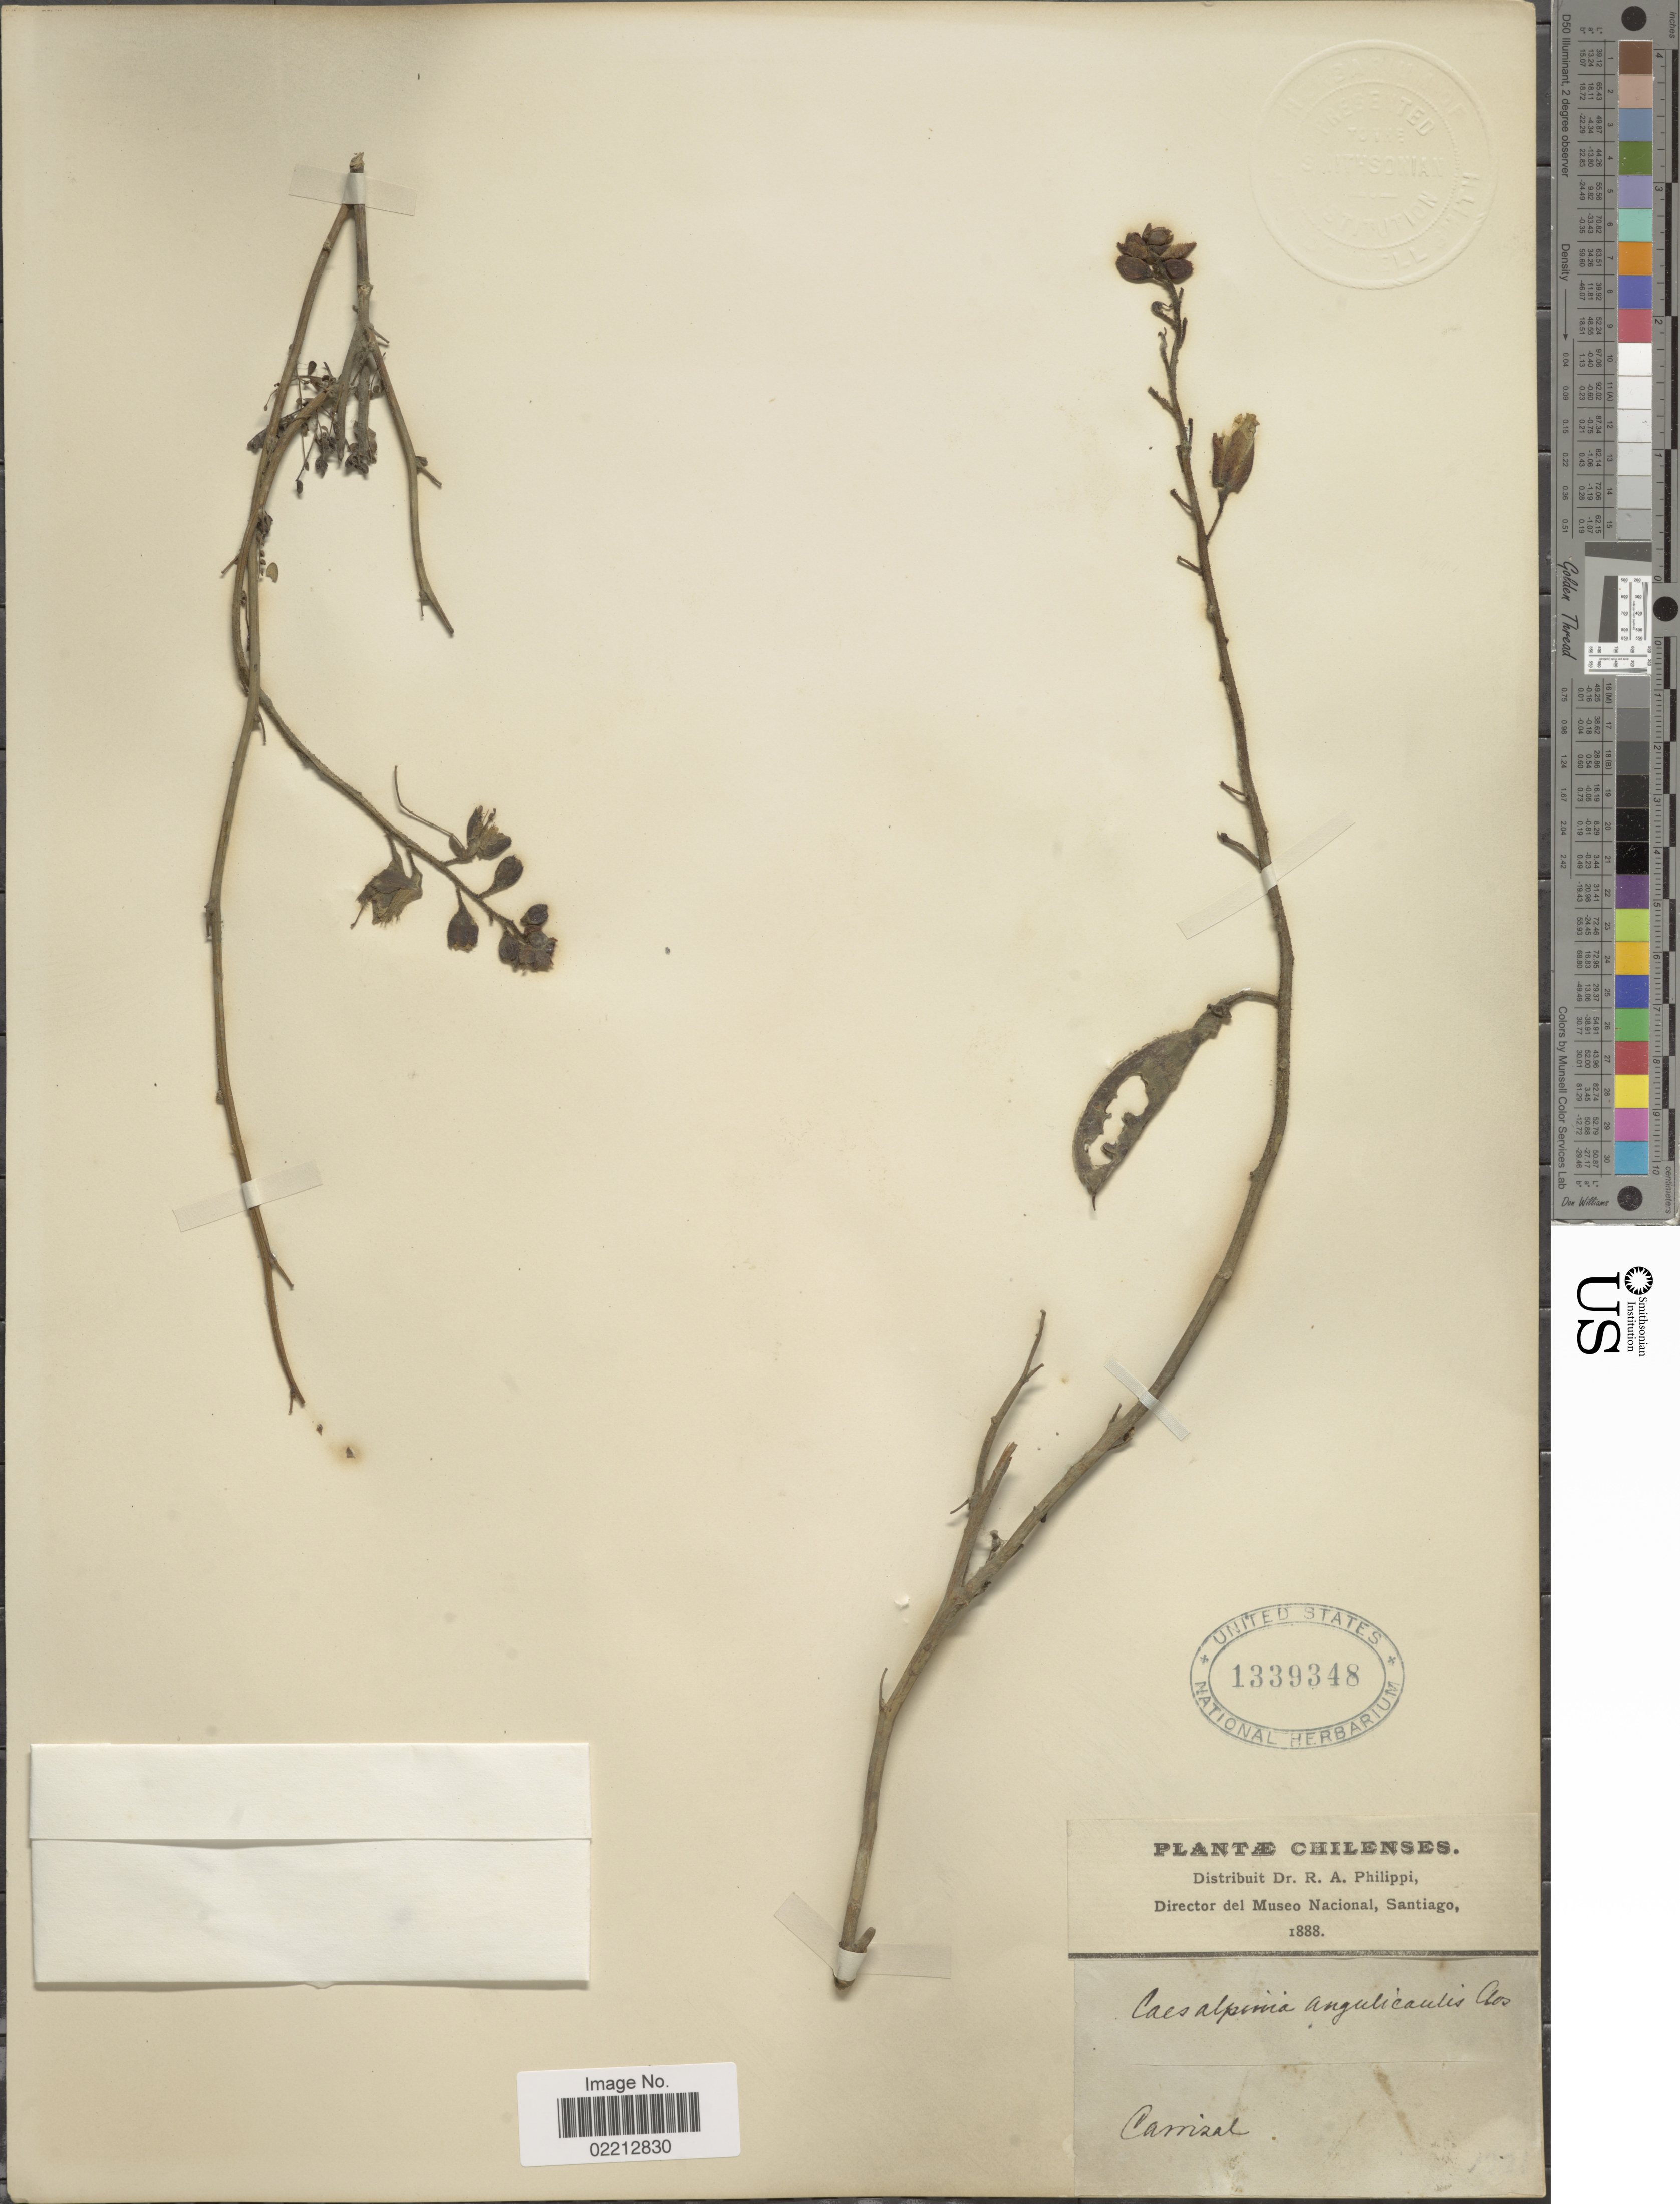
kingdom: Plantae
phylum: Tracheophyta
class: Magnoliopsida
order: Fabales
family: Fabaceae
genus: Erythrostemon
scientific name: Erythrostemon angulatus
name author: (Hook. & Arn.) Gagnon & G.P. Lewis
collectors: R. A. Philippi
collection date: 1888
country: Chile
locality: Carrizal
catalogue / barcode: US 1339348